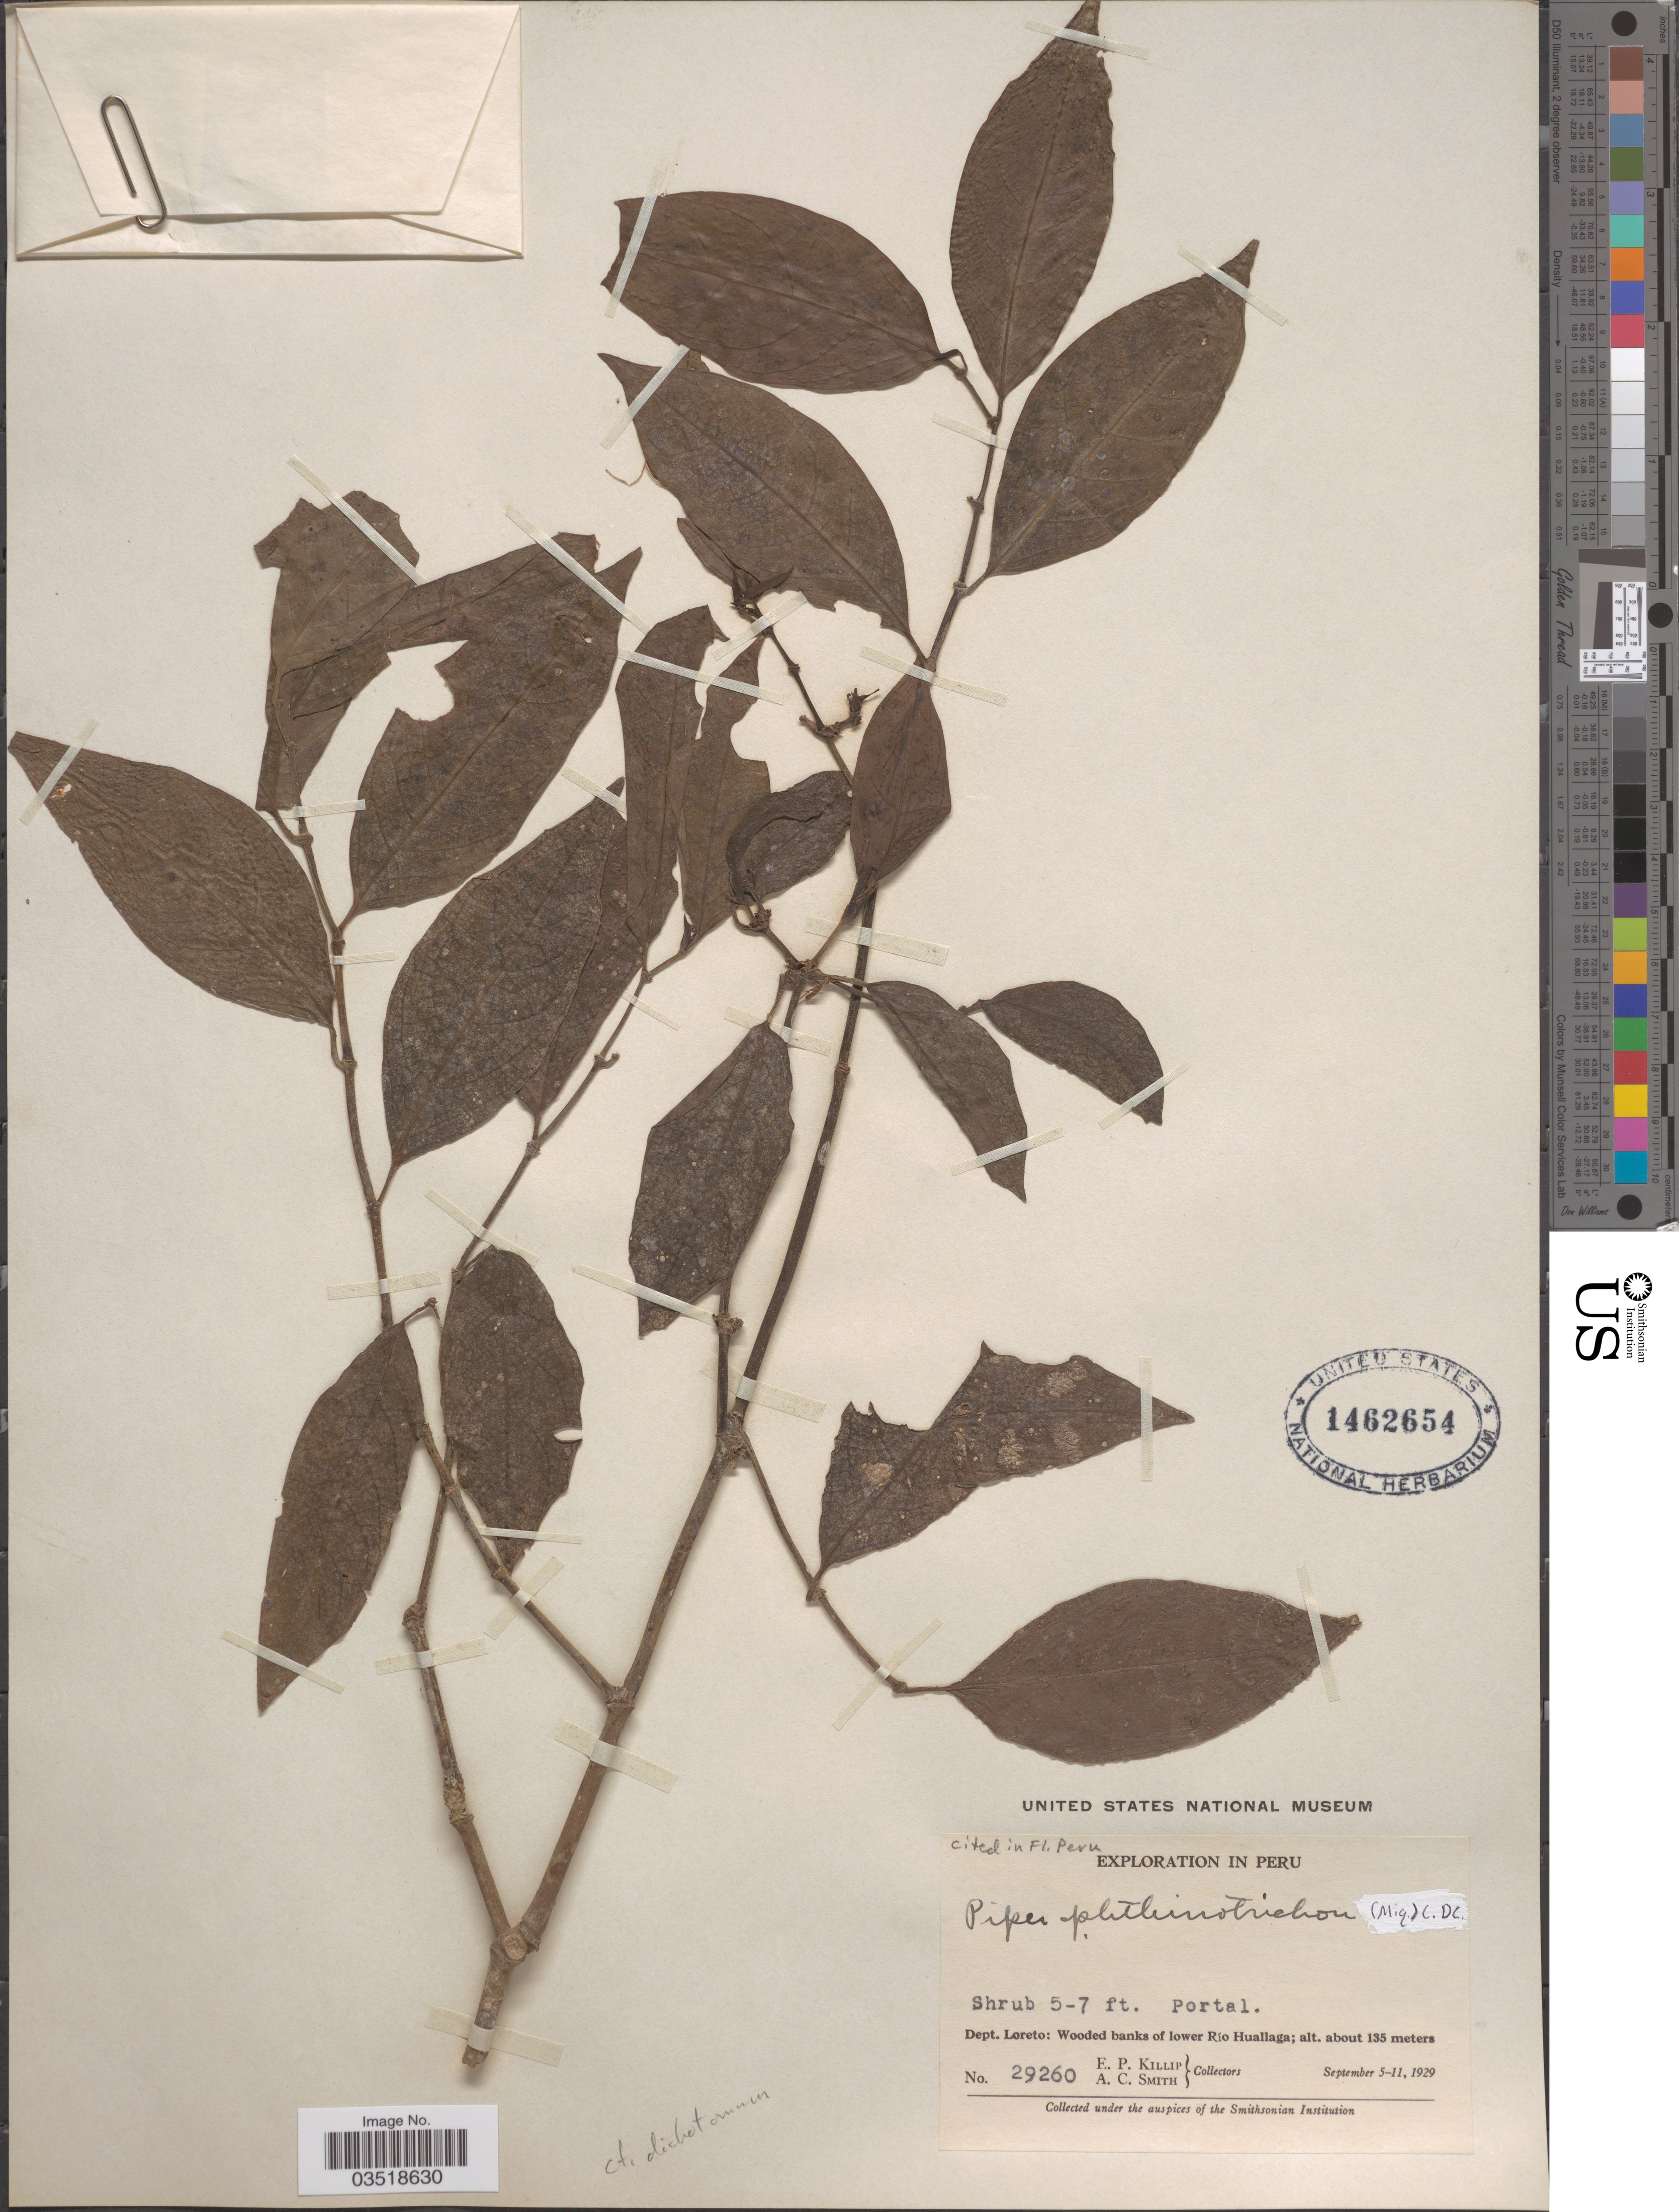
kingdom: Plantae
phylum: Tracheophyta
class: Magnoliopsida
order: Piperales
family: Piperaceae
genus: Piper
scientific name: Piper phthinotrichon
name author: C. DC. in DC.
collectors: E. P. Killip & A. C. Smith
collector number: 29260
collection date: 1929-09-05/1929-09-11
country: Peru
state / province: Loreto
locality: Dept. Loreto: Wooded banks of lower Río Huallaga.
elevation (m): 135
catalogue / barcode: US 1462654